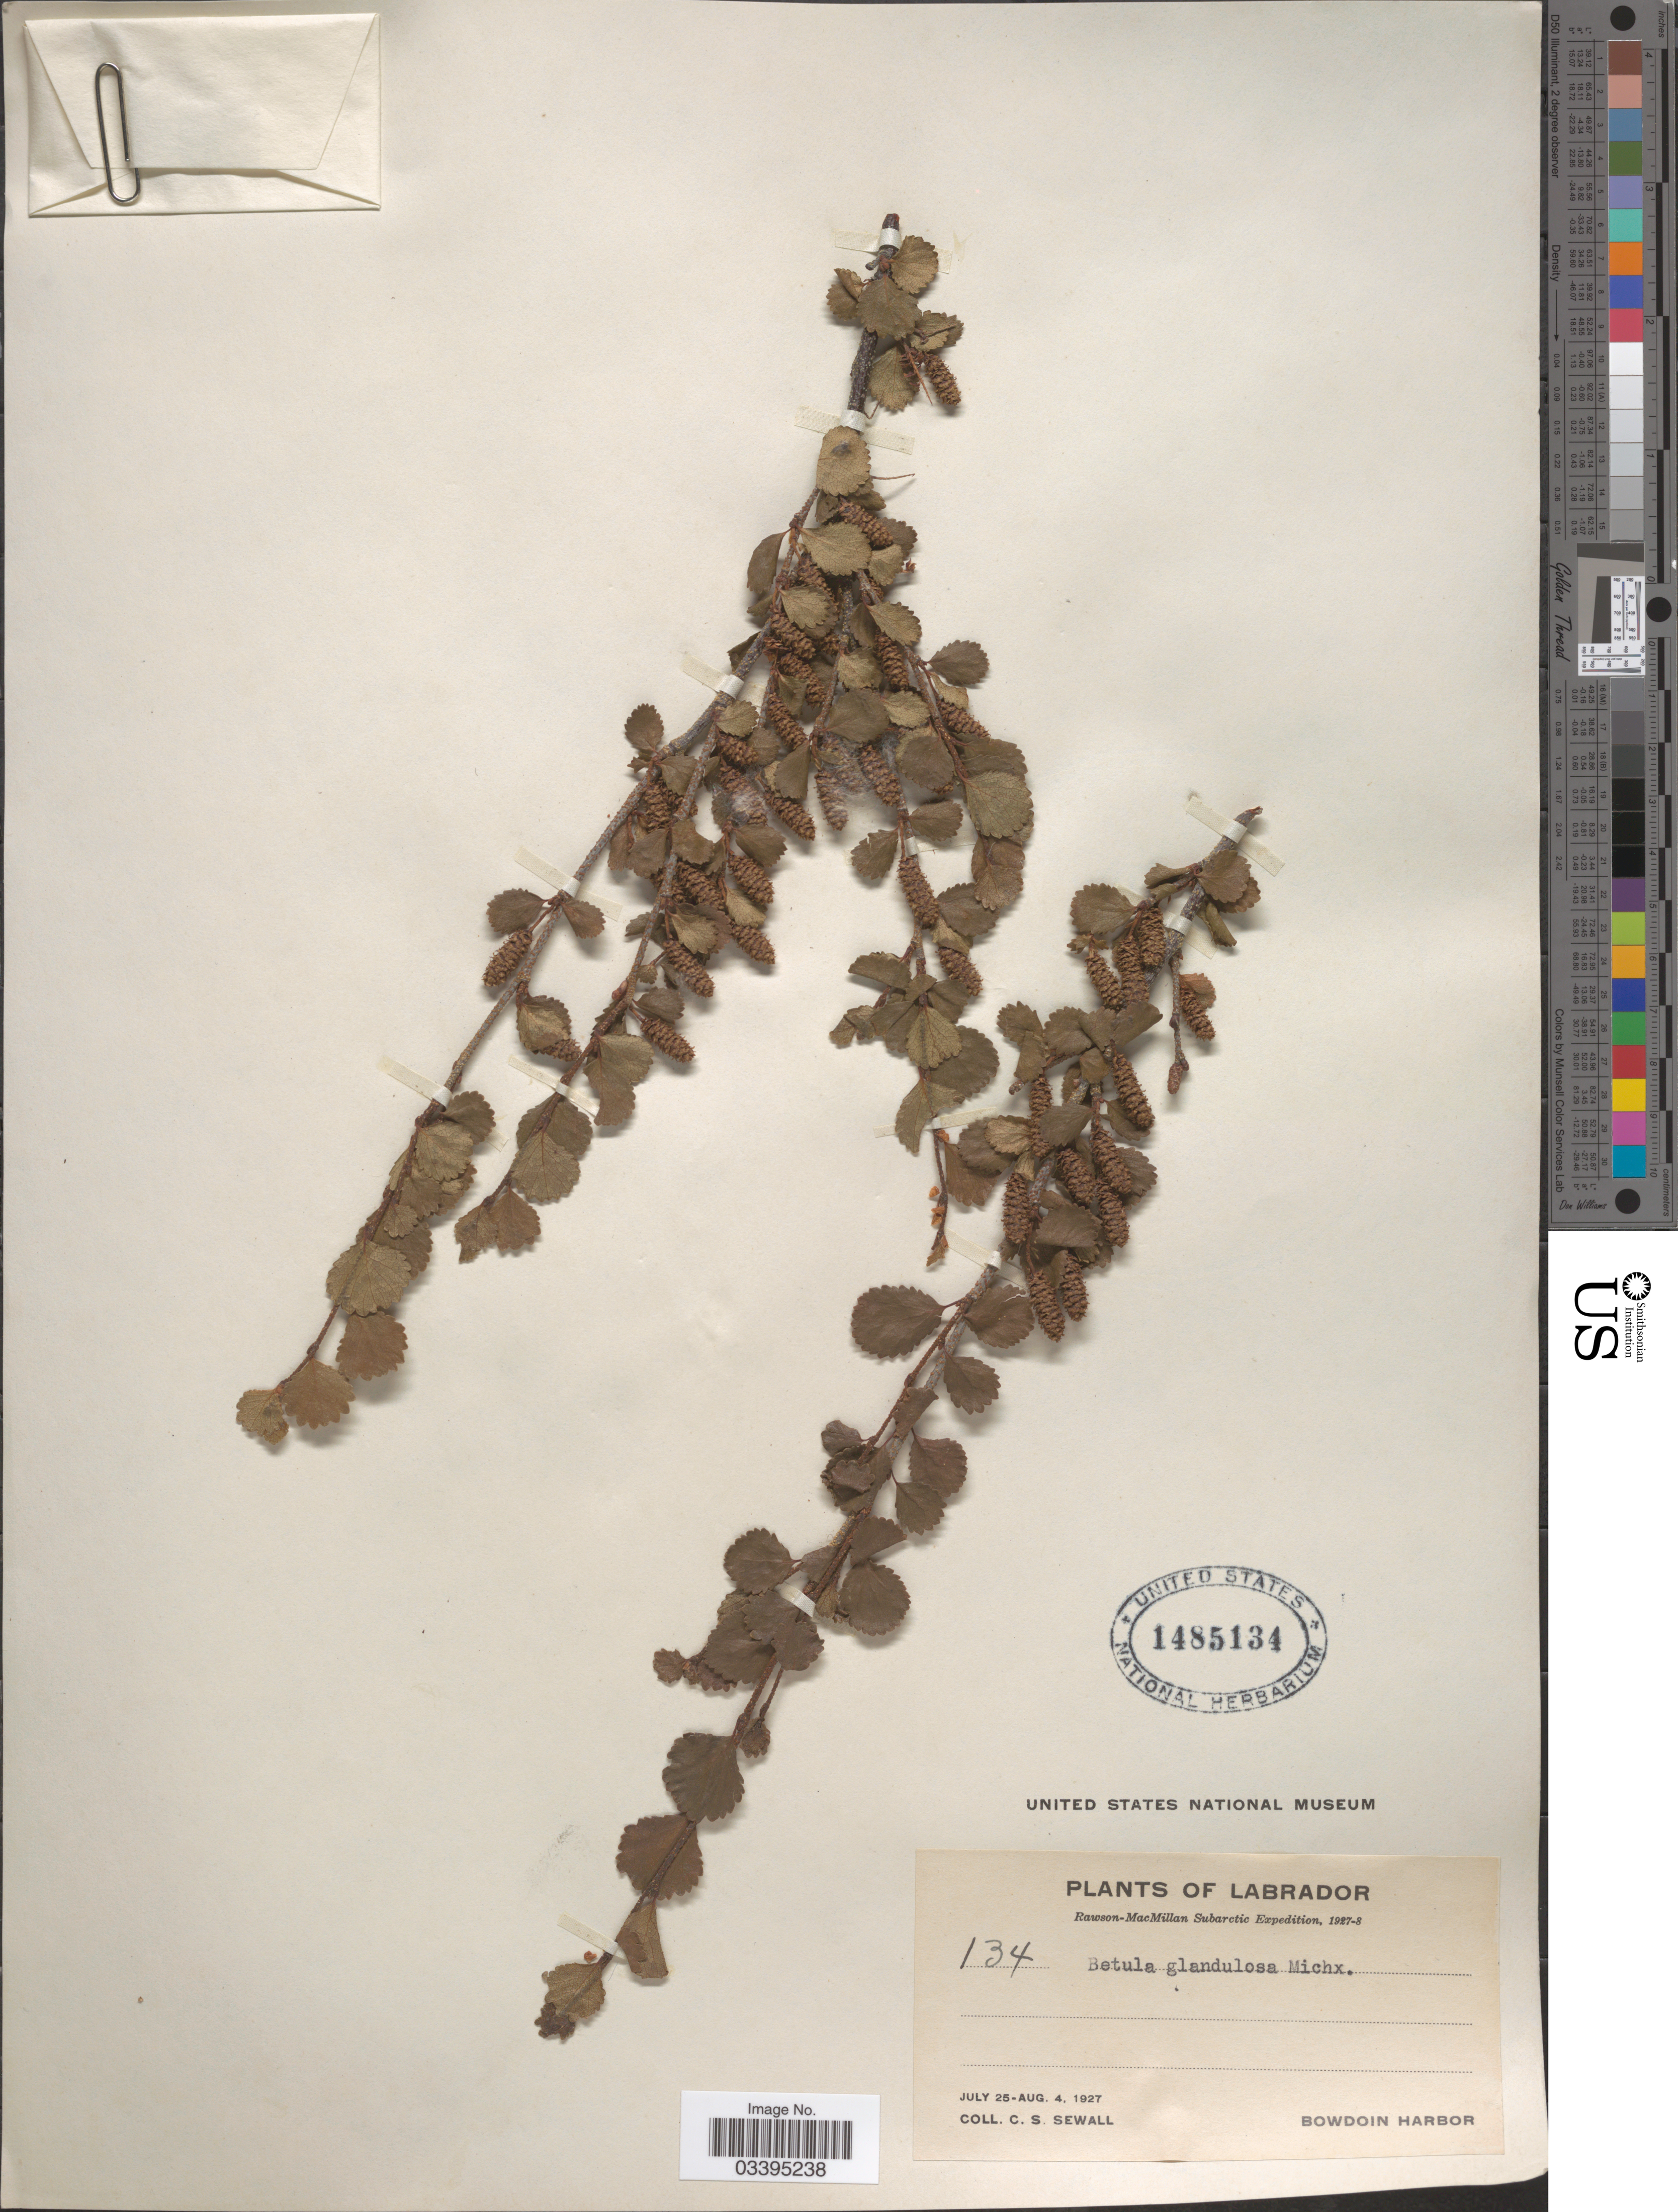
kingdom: Plantae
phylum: Tracheophyta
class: Magnoliopsida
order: Fagales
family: Betulaceae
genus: Betula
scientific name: Betula glandulosa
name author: Michx.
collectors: C. Sewall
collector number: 134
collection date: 1927-07-25/1927-08-04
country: Canada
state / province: Newfoundland and Labrador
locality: Labrador. Bowdoin Harbor.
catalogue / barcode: US 1485134